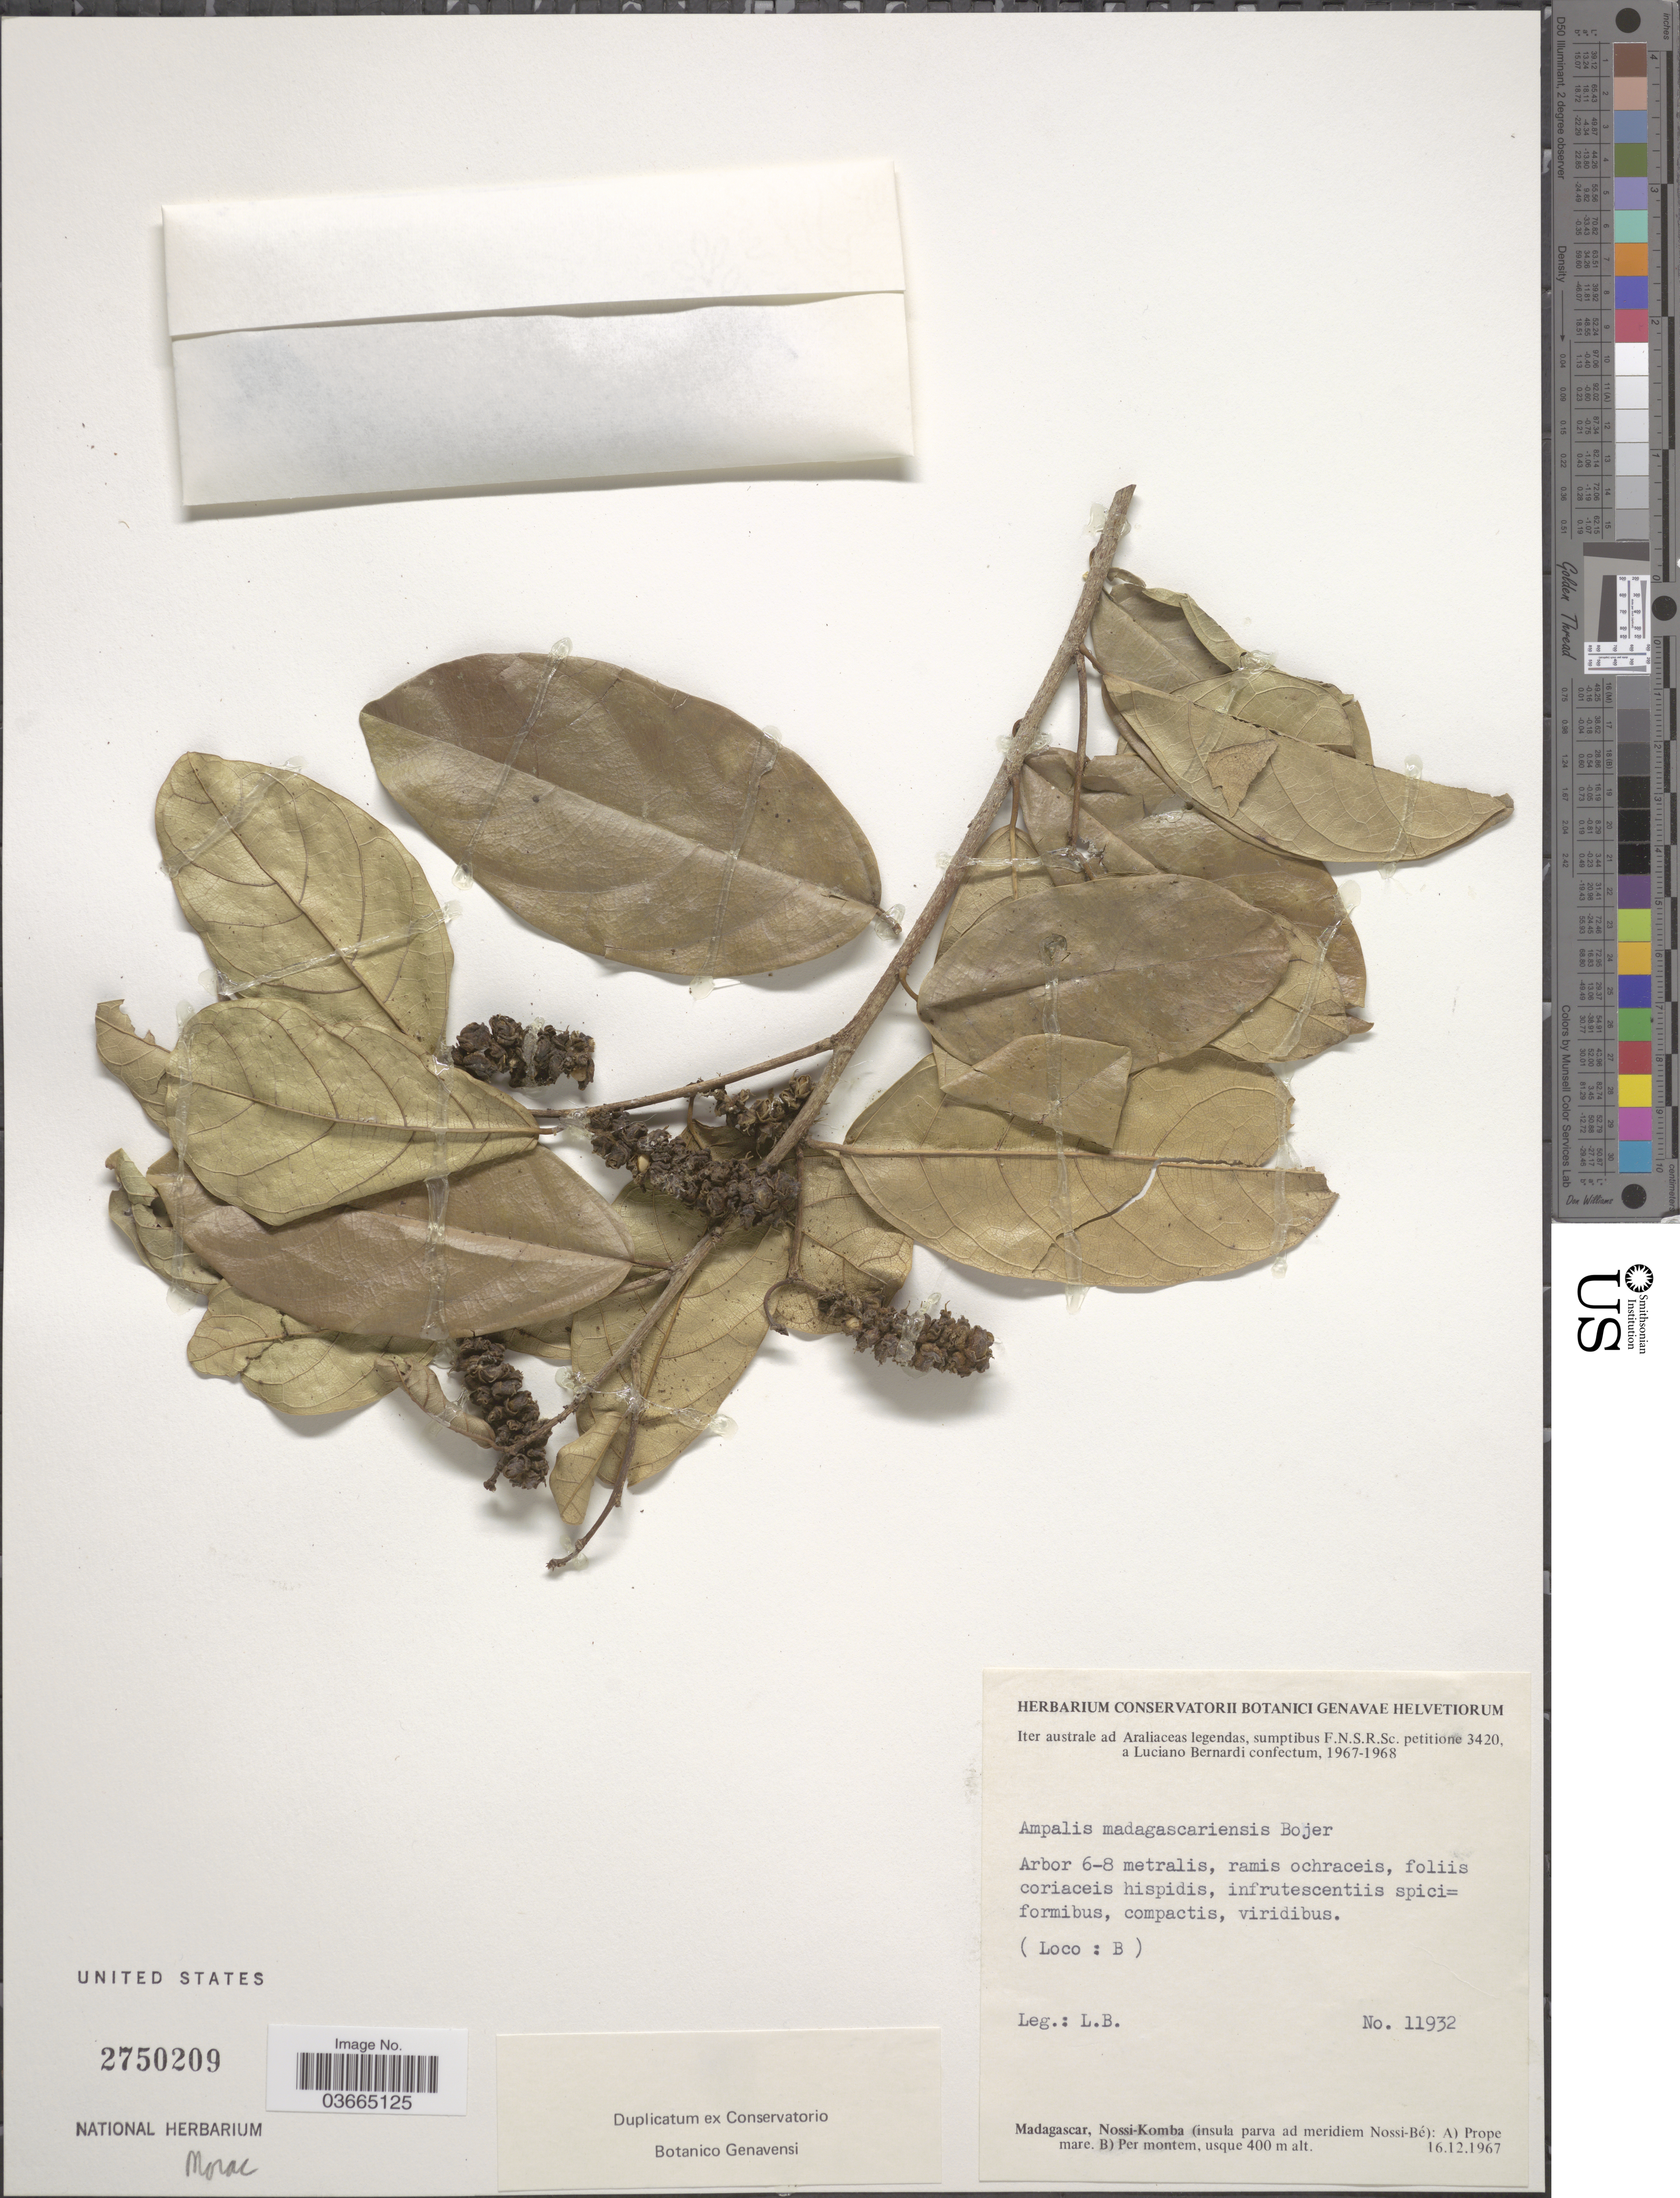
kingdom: Plantae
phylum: Tracheophyta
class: Magnoliopsida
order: Rosales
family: Moraceae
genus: Ampalis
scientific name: Ampalis mauritiana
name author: (Jacq.) Urb.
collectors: L. Bernardi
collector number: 11932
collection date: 1967-12-16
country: Madagascar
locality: Nossi-Komba (insula parva ad meridiem Nossi-Bé): A) Prope mar. B) Per montem.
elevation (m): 400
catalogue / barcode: US 2750209